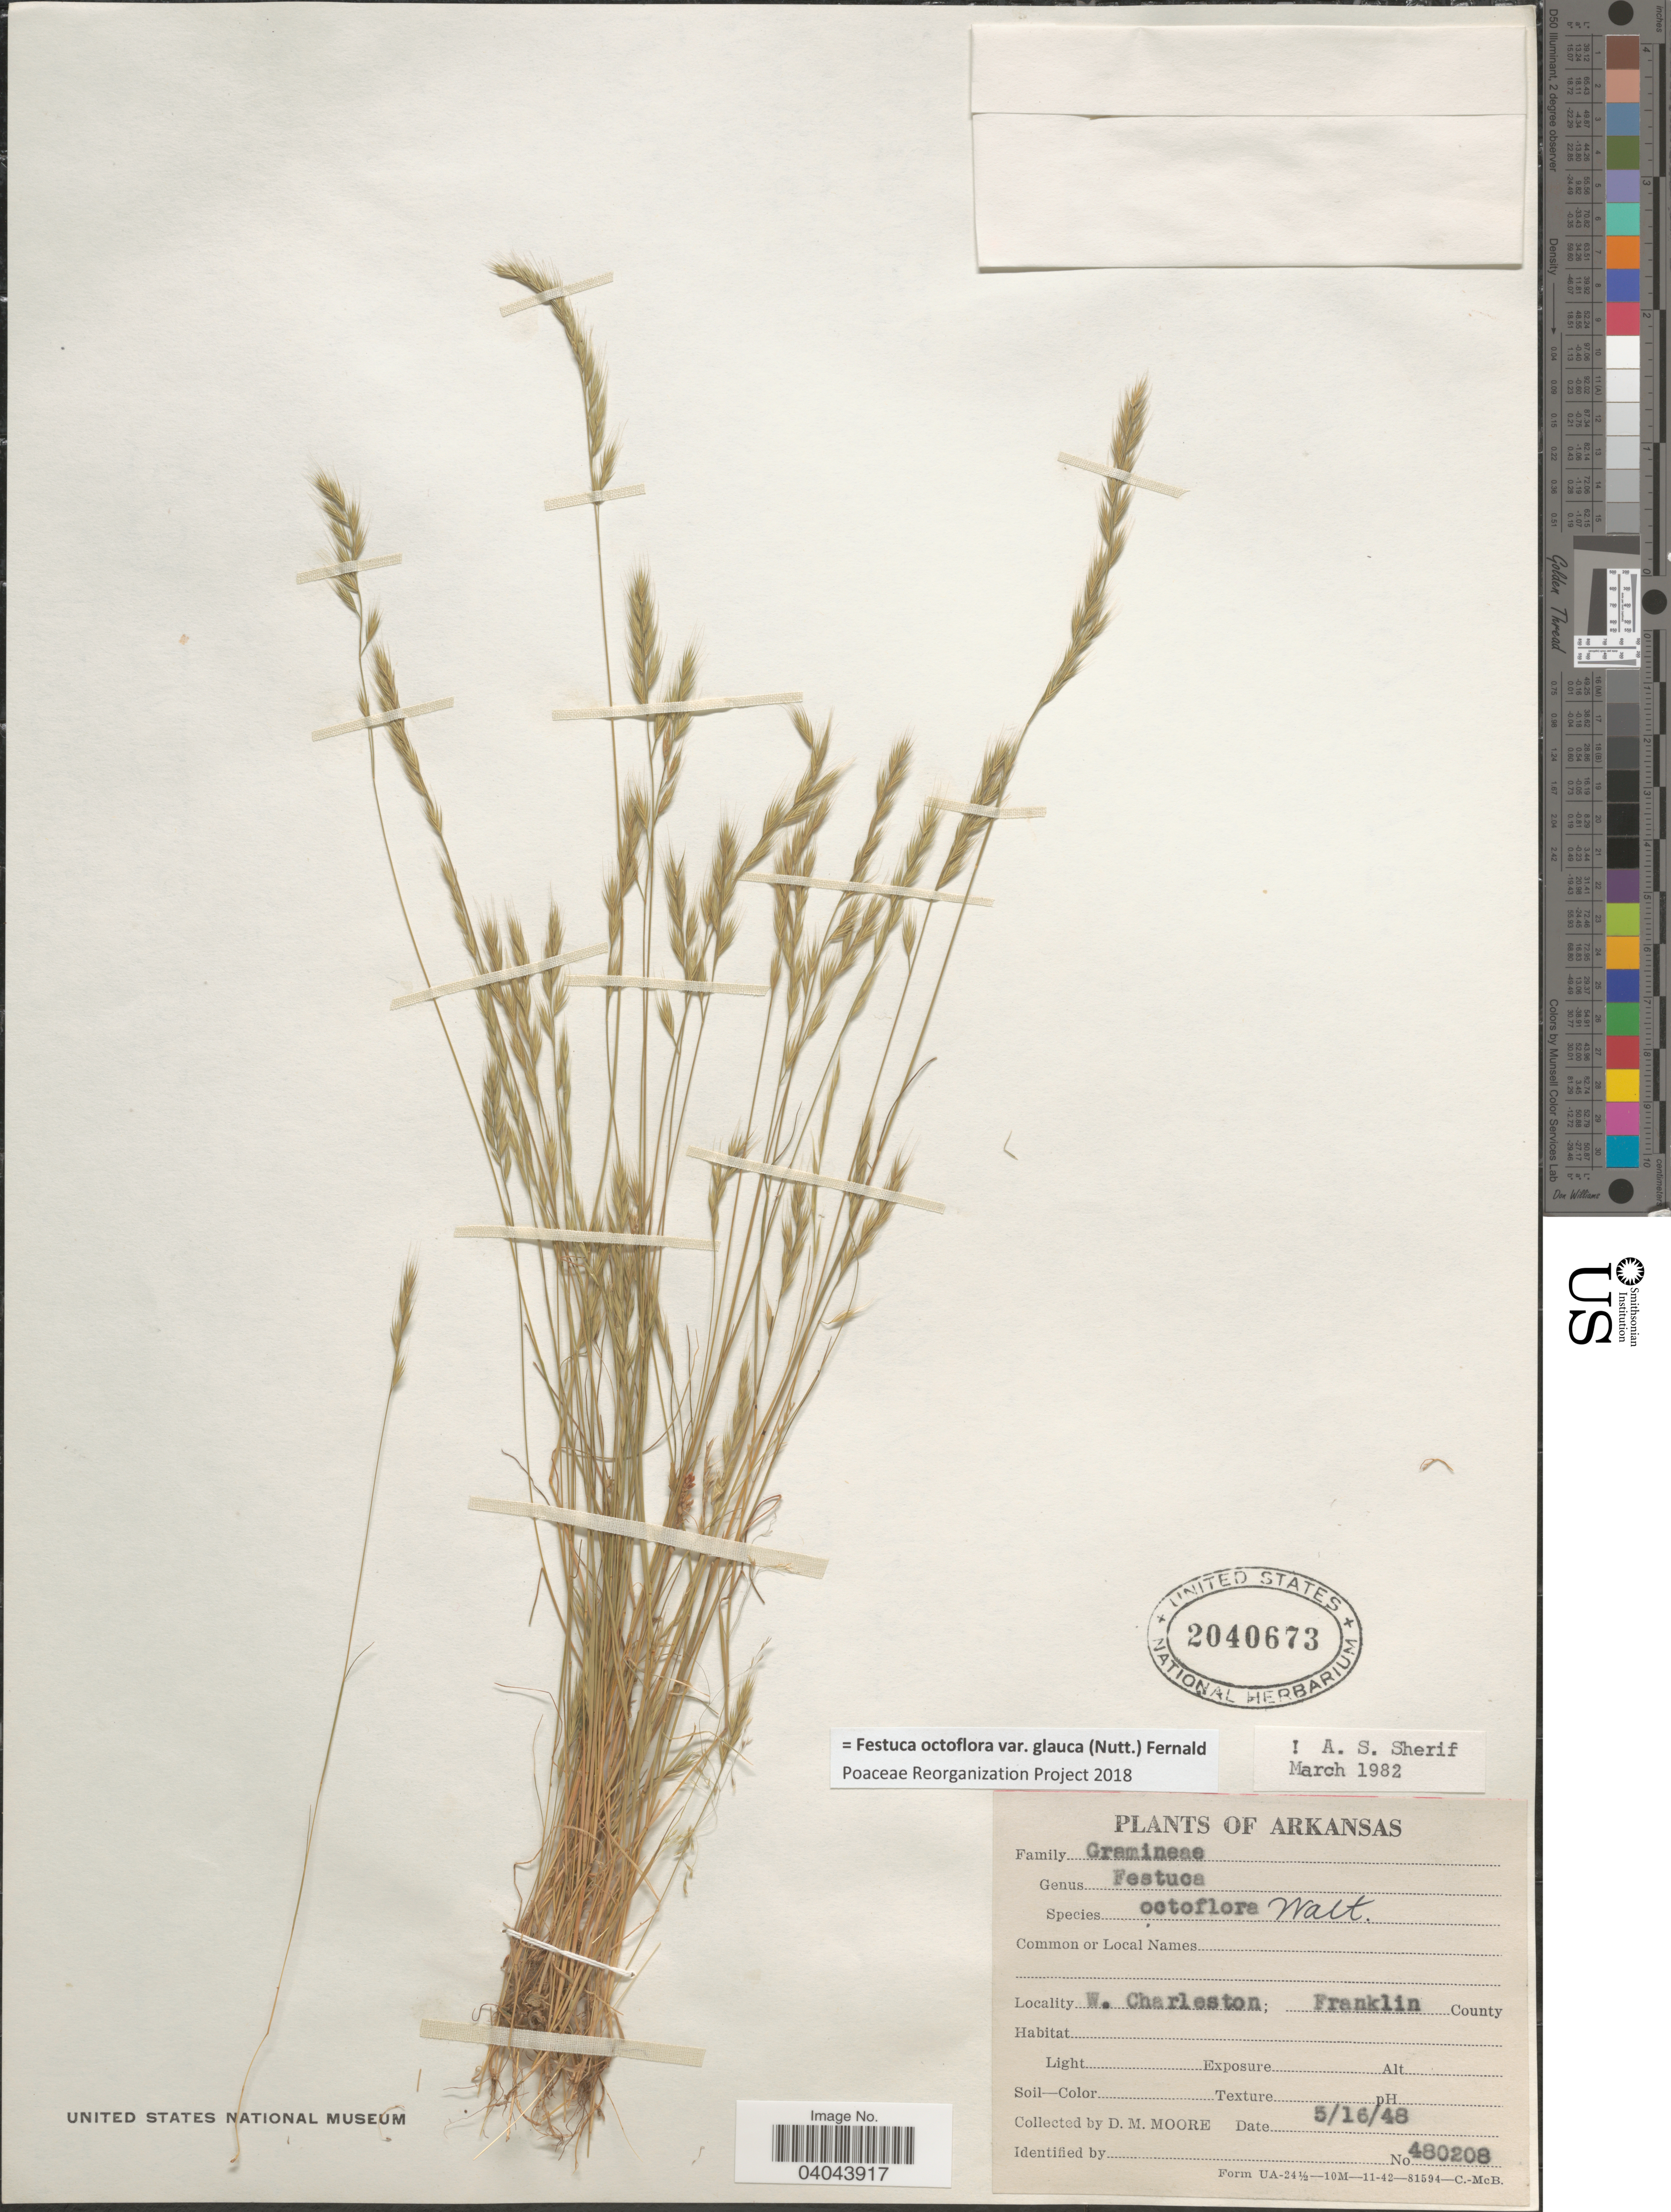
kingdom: Plantae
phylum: Tracheophyta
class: Liliopsida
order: Poales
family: Poaceae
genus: Festuca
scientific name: Festuca octoflora var. glauca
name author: (Nutt.) Fernald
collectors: D. Moore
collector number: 480208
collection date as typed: Transcribed d/m/y: 16/5/48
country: United States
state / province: Arkansas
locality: W. Charleston; Franklin County.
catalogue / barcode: US 2040673